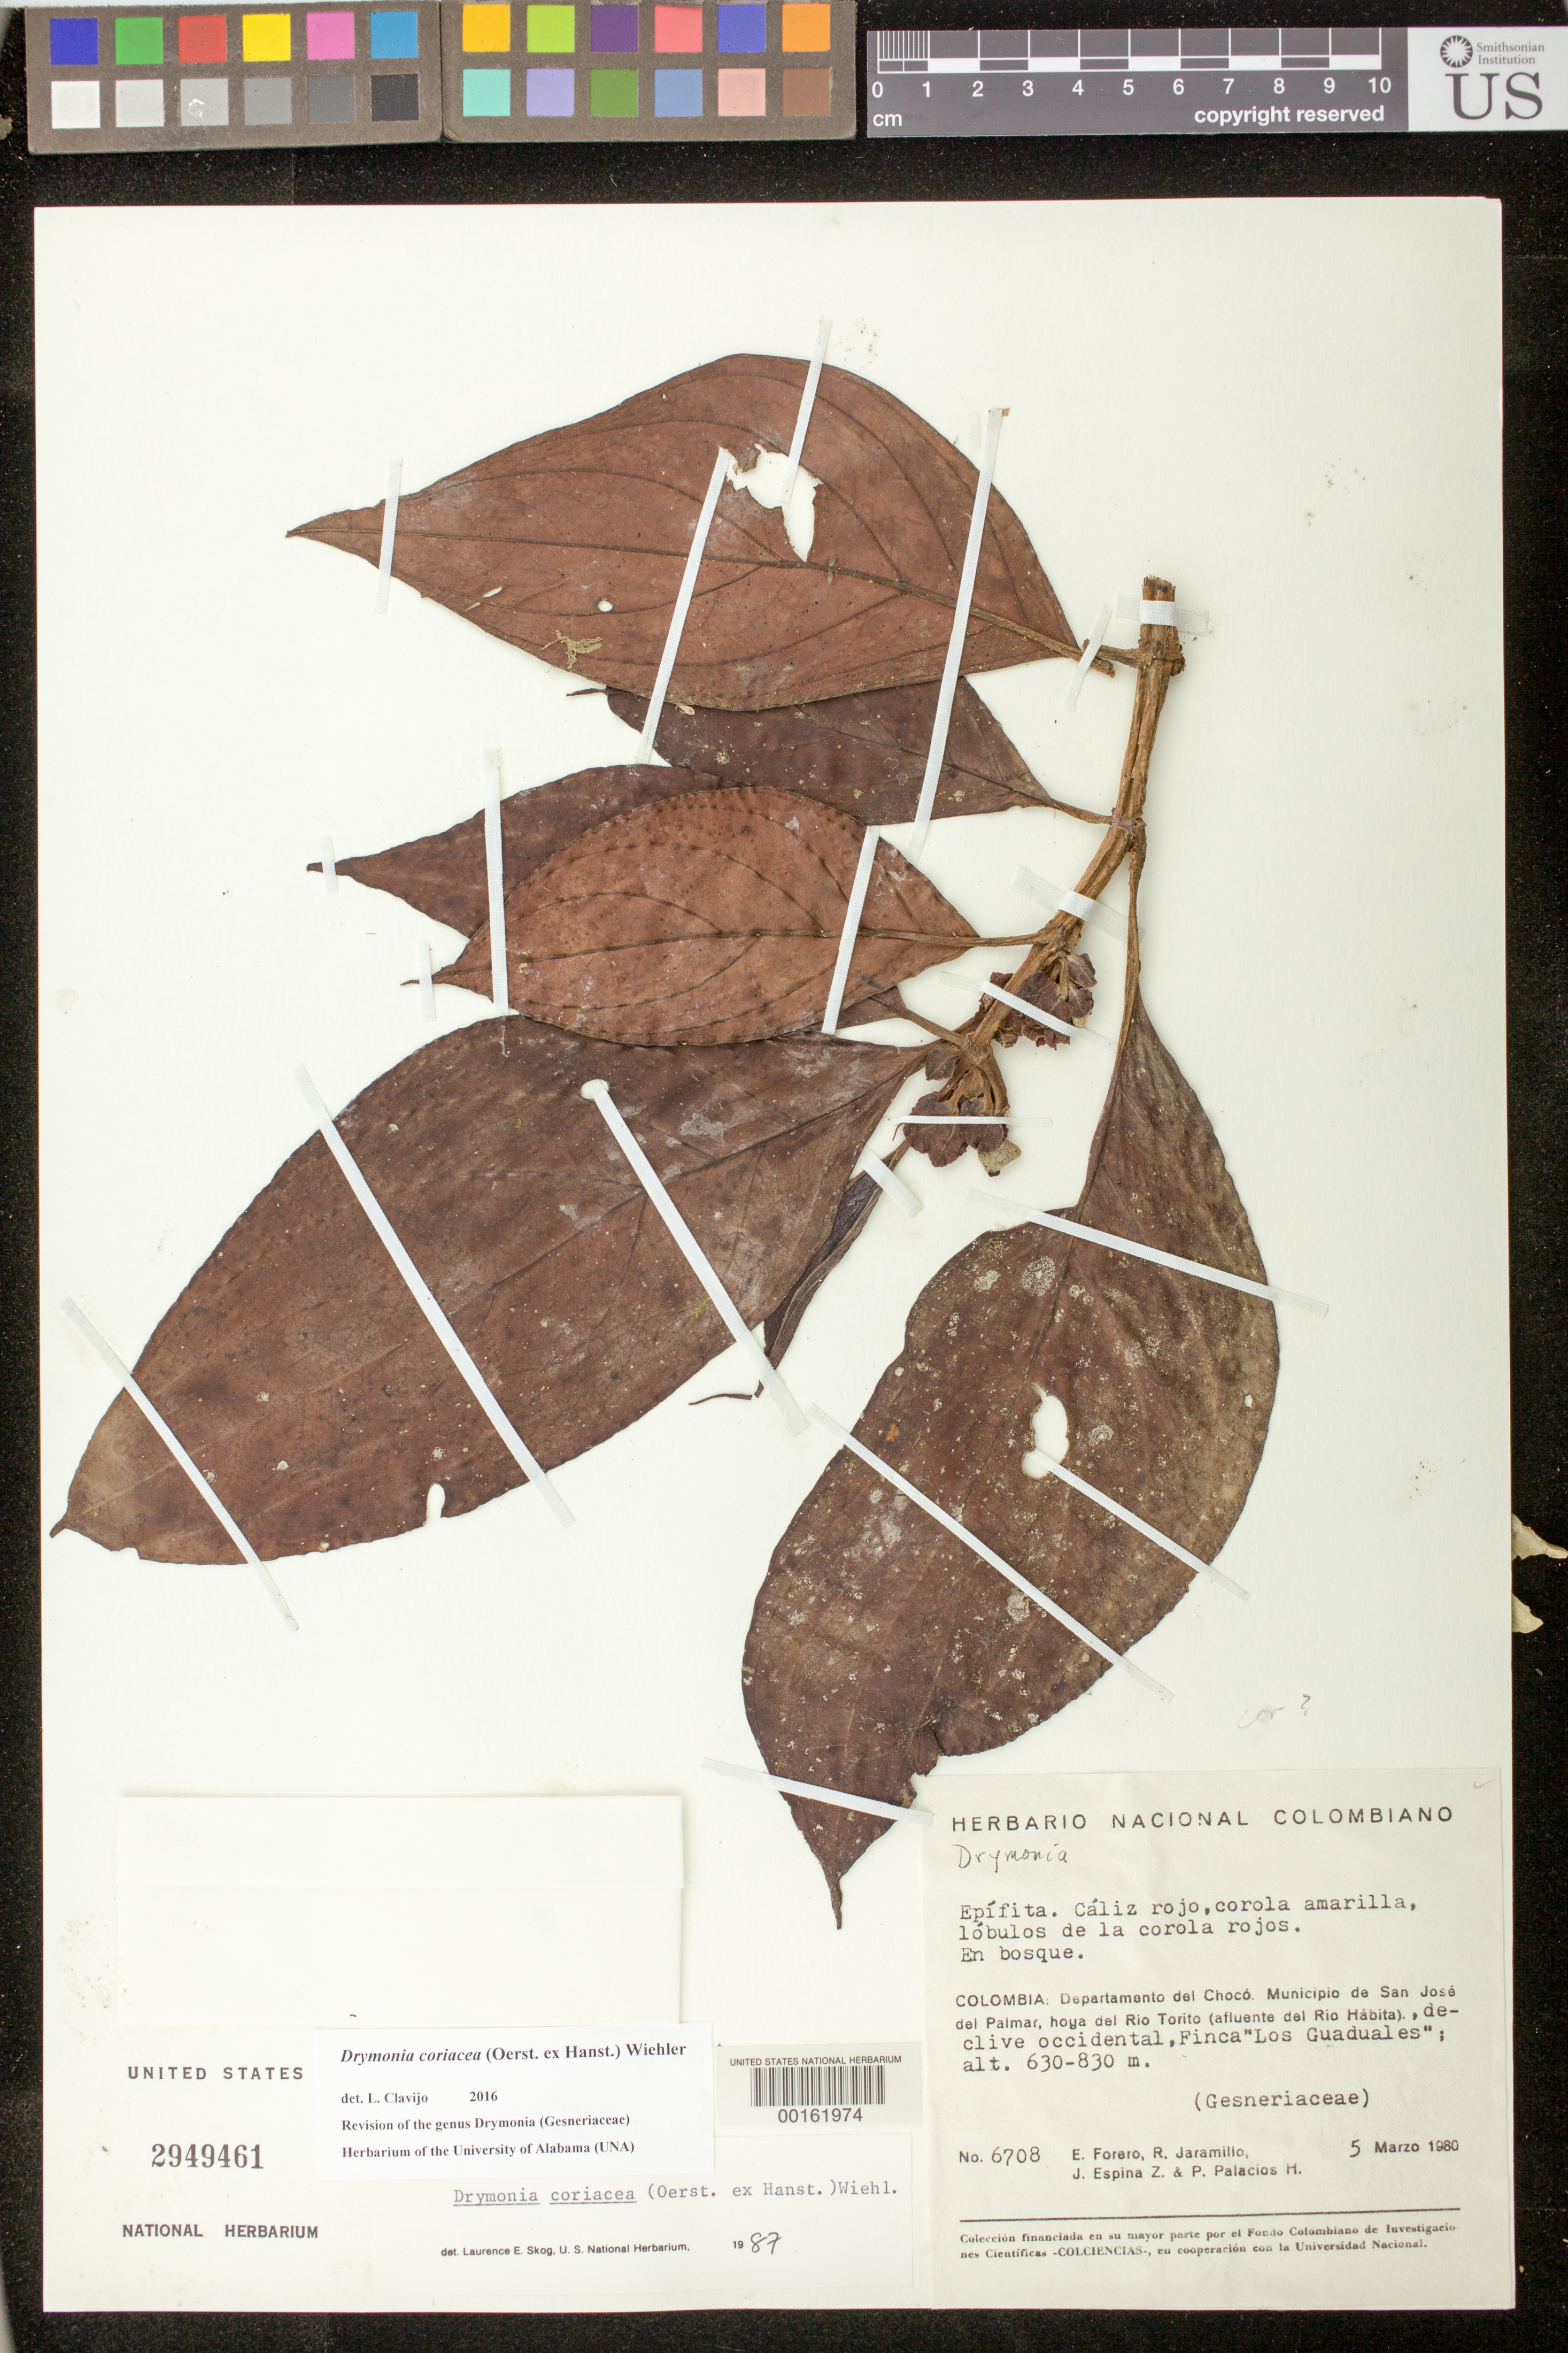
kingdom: Plantae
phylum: Tracheophyta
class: Magnoliopsida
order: Lamiales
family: Gesneriaceae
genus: Drymonia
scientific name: Drymonia coriacea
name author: (Oerst. ex Hanst.) Wiehler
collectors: E. Forero, R. Jaramillo M., J. Espina Z. & P. Palacios H.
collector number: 6708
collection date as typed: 05 Mar 1980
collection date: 1980-03-05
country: Colombia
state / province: Chocó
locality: Municipality of San Jose del Palmar, valley of Rio Torito (tributary of Rio Habita), western slope, Finca "Los Guaduales"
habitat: In forest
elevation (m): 630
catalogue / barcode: US 2949461